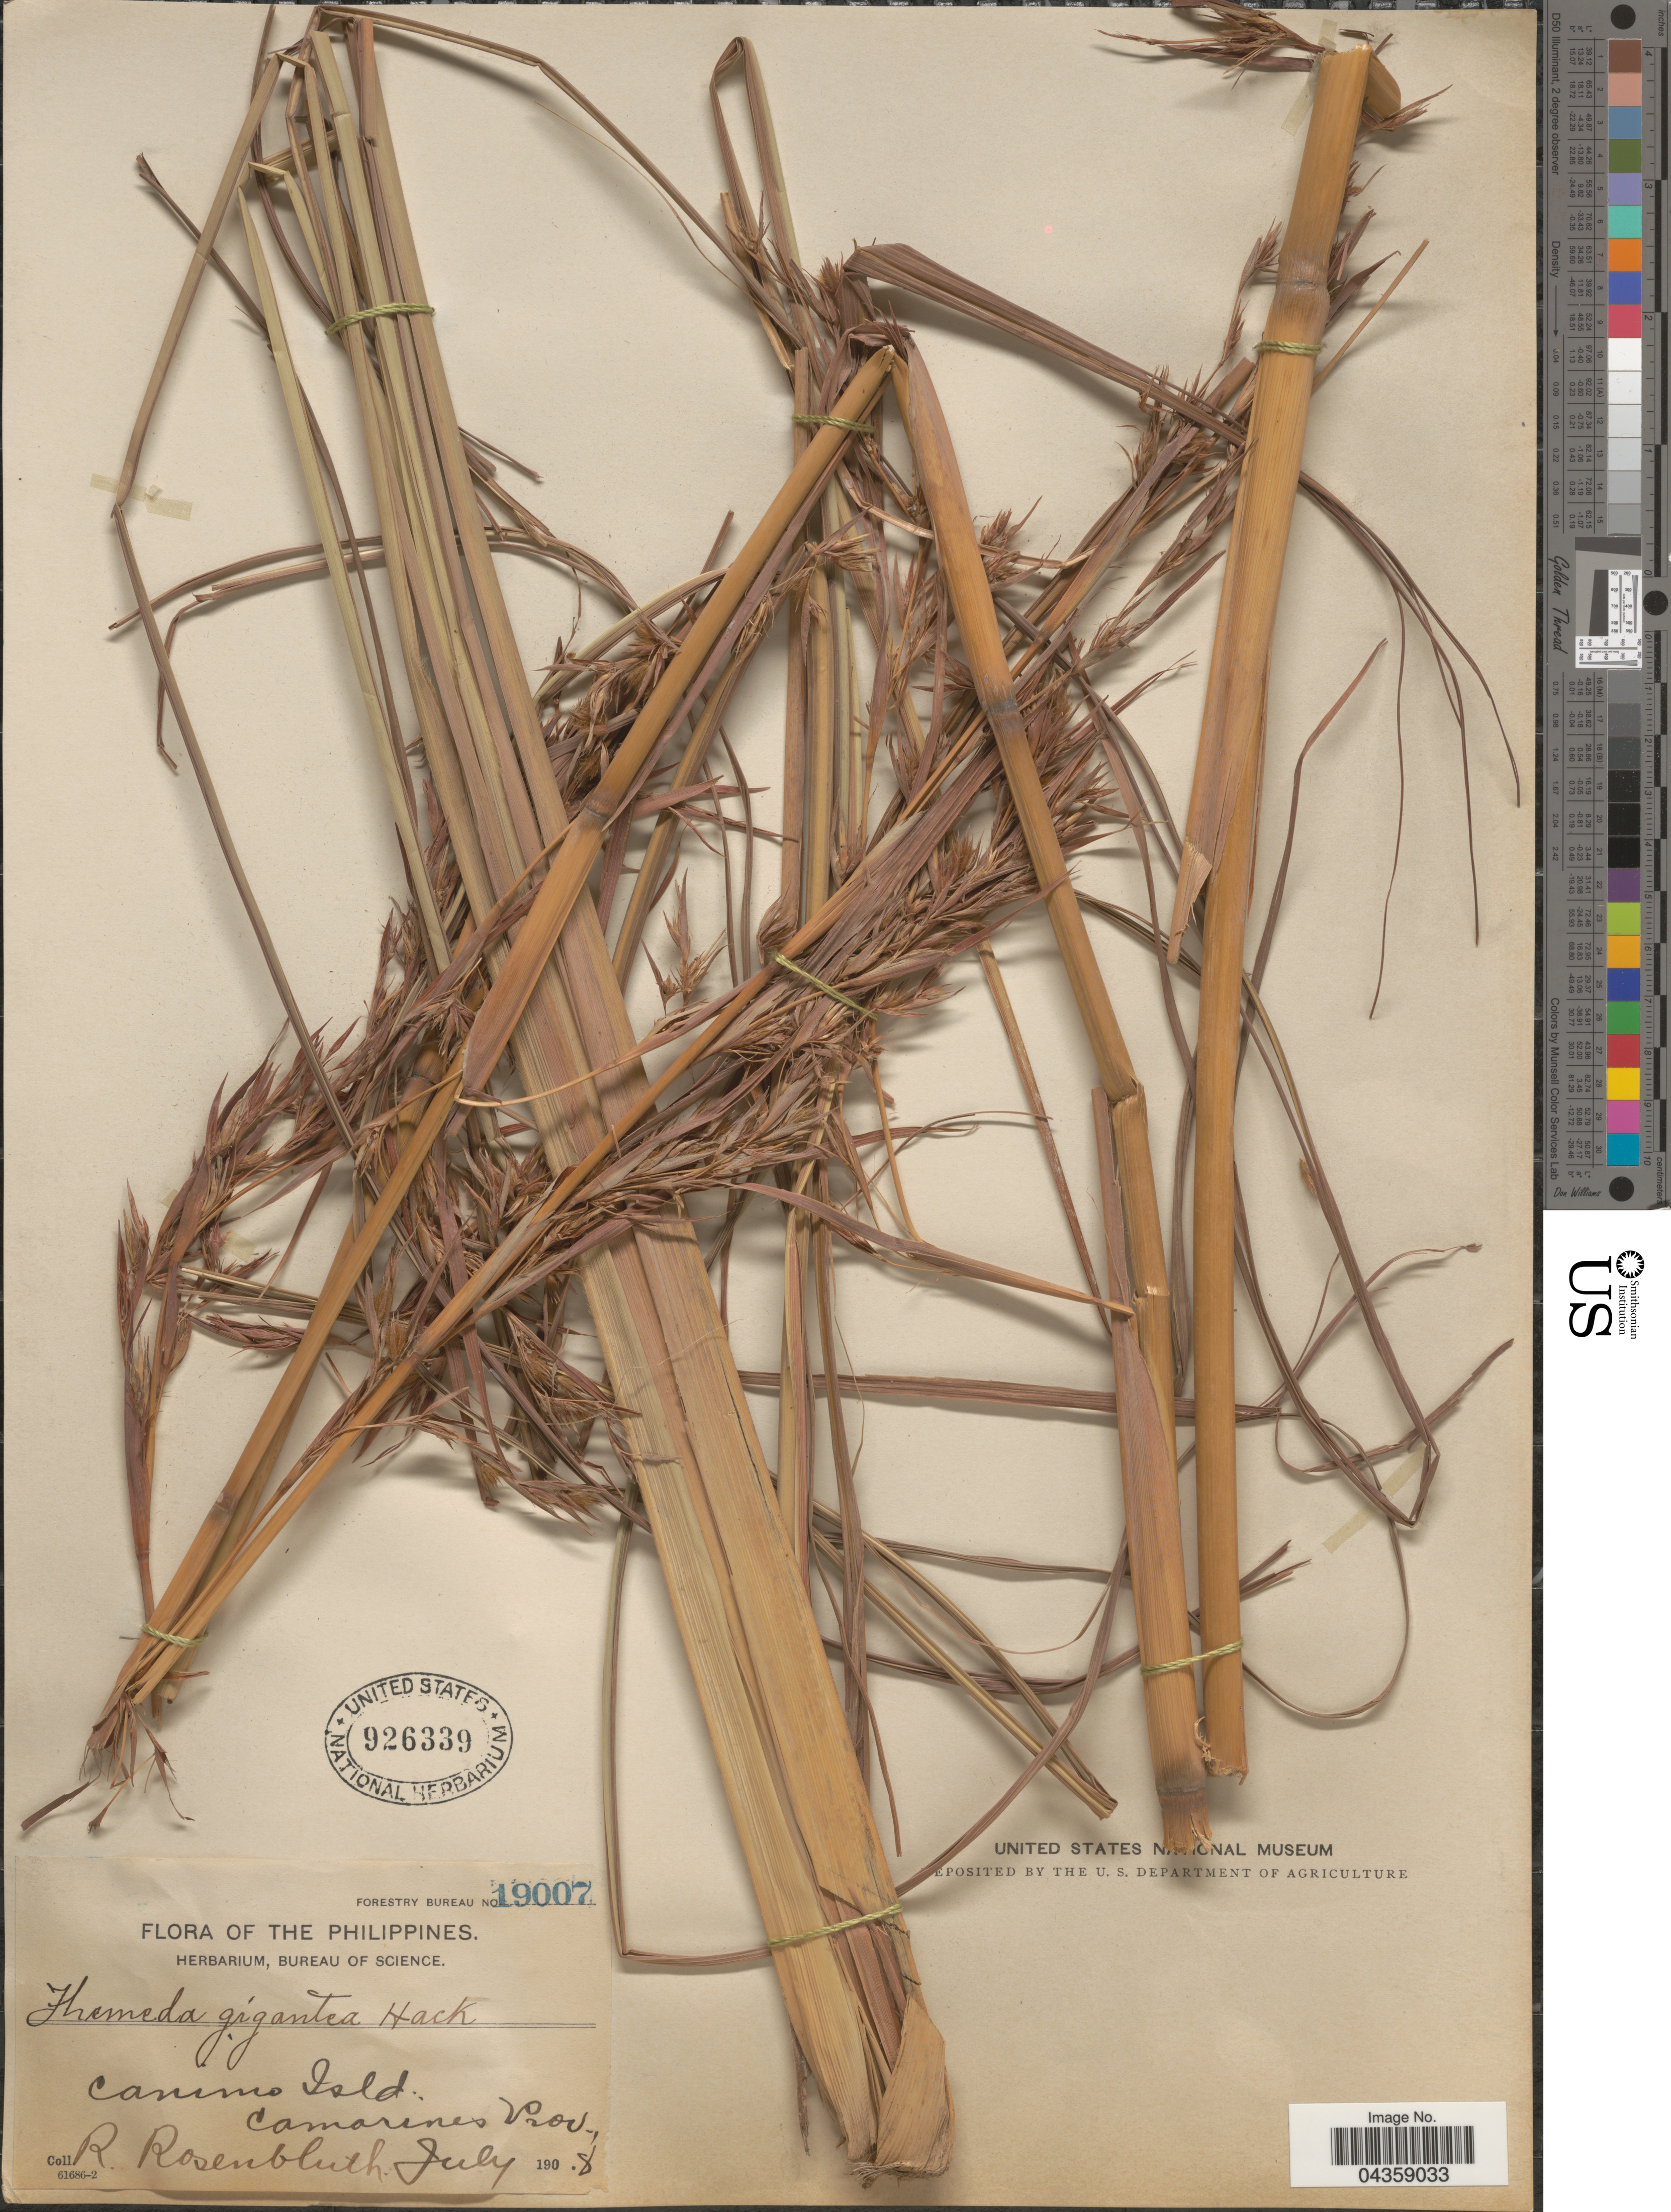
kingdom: Plantae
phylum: Tracheophyta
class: Liliopsida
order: Poales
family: Poaceae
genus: Themeda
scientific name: Themeda gigantea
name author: Hack.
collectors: R. Rosenbluth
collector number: Forestry Bureau 19007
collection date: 1908-07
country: Philippines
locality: Canimo Isld. Camarines Prov.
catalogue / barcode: US 926339